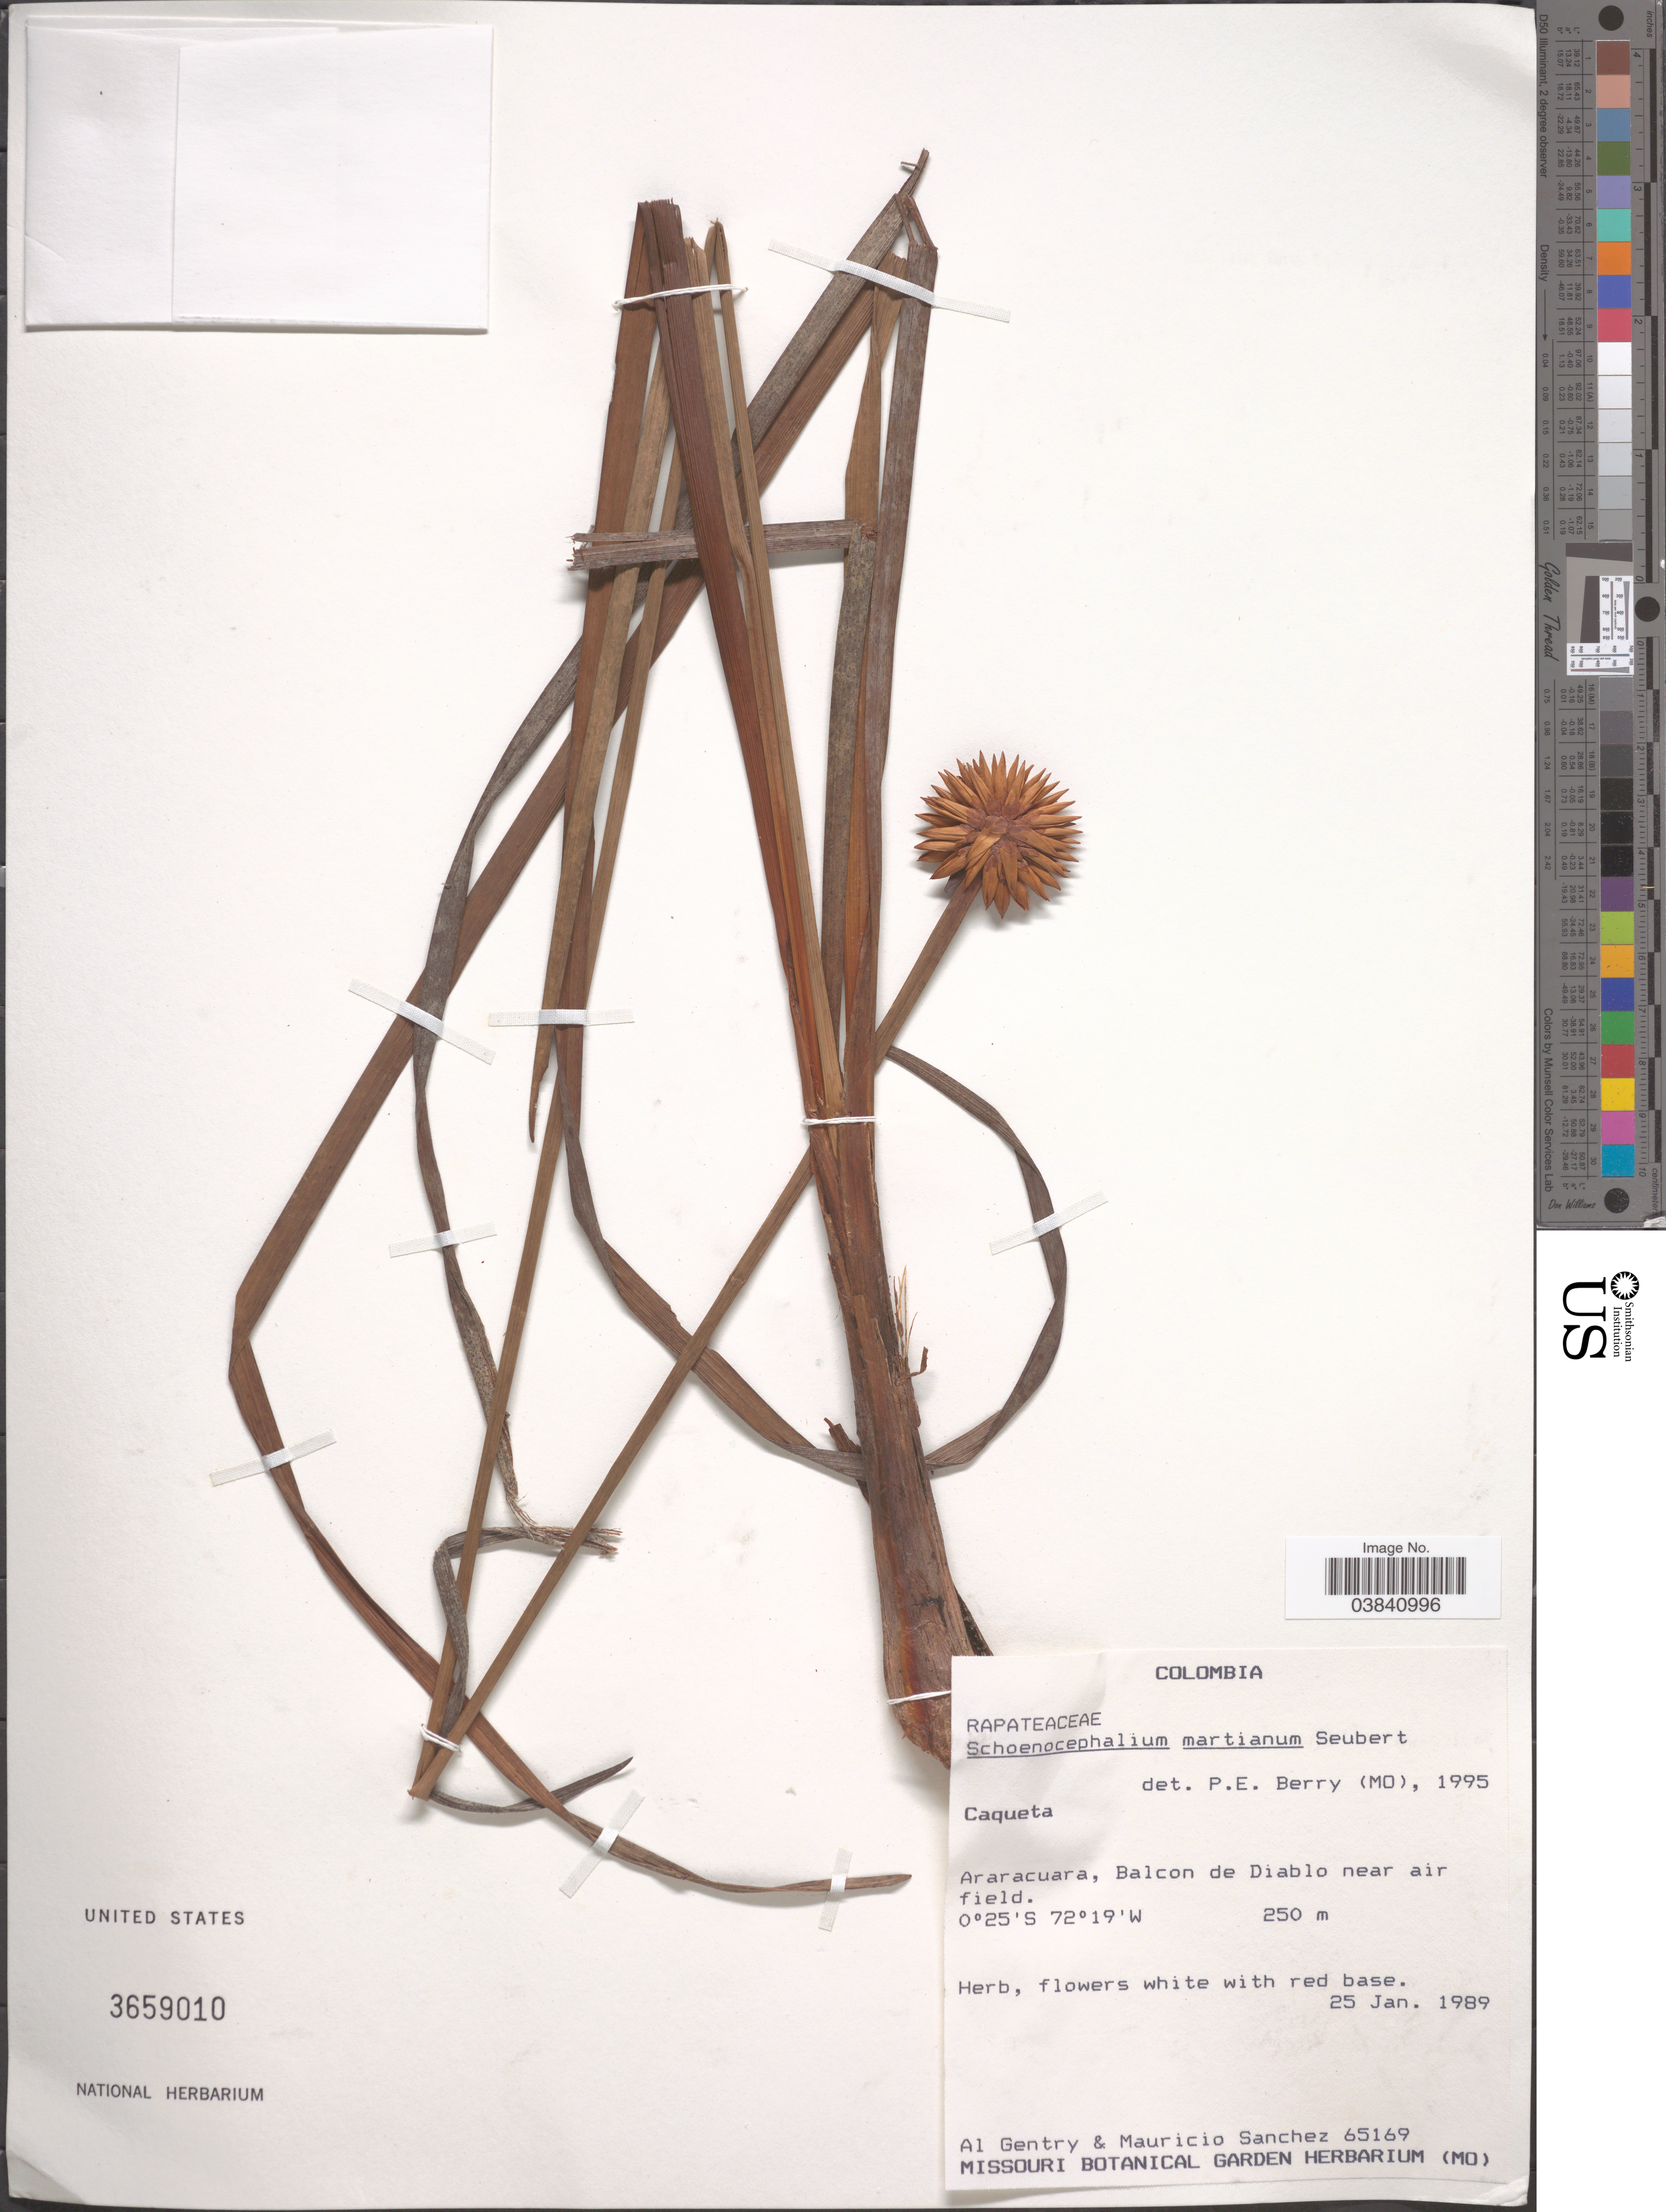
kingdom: Plantae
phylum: Tracheophyta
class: Liliopsida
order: Poales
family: Rapateaceae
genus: Schoenocephalium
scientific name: Schoenocephalium martianum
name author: Seub.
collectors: A. H. Gentry & M. Sanchez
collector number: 65169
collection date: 1989-01-25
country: Colombia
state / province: Caquetá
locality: Araracuara, Balcon de Diablo near air field.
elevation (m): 250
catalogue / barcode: US 3659010